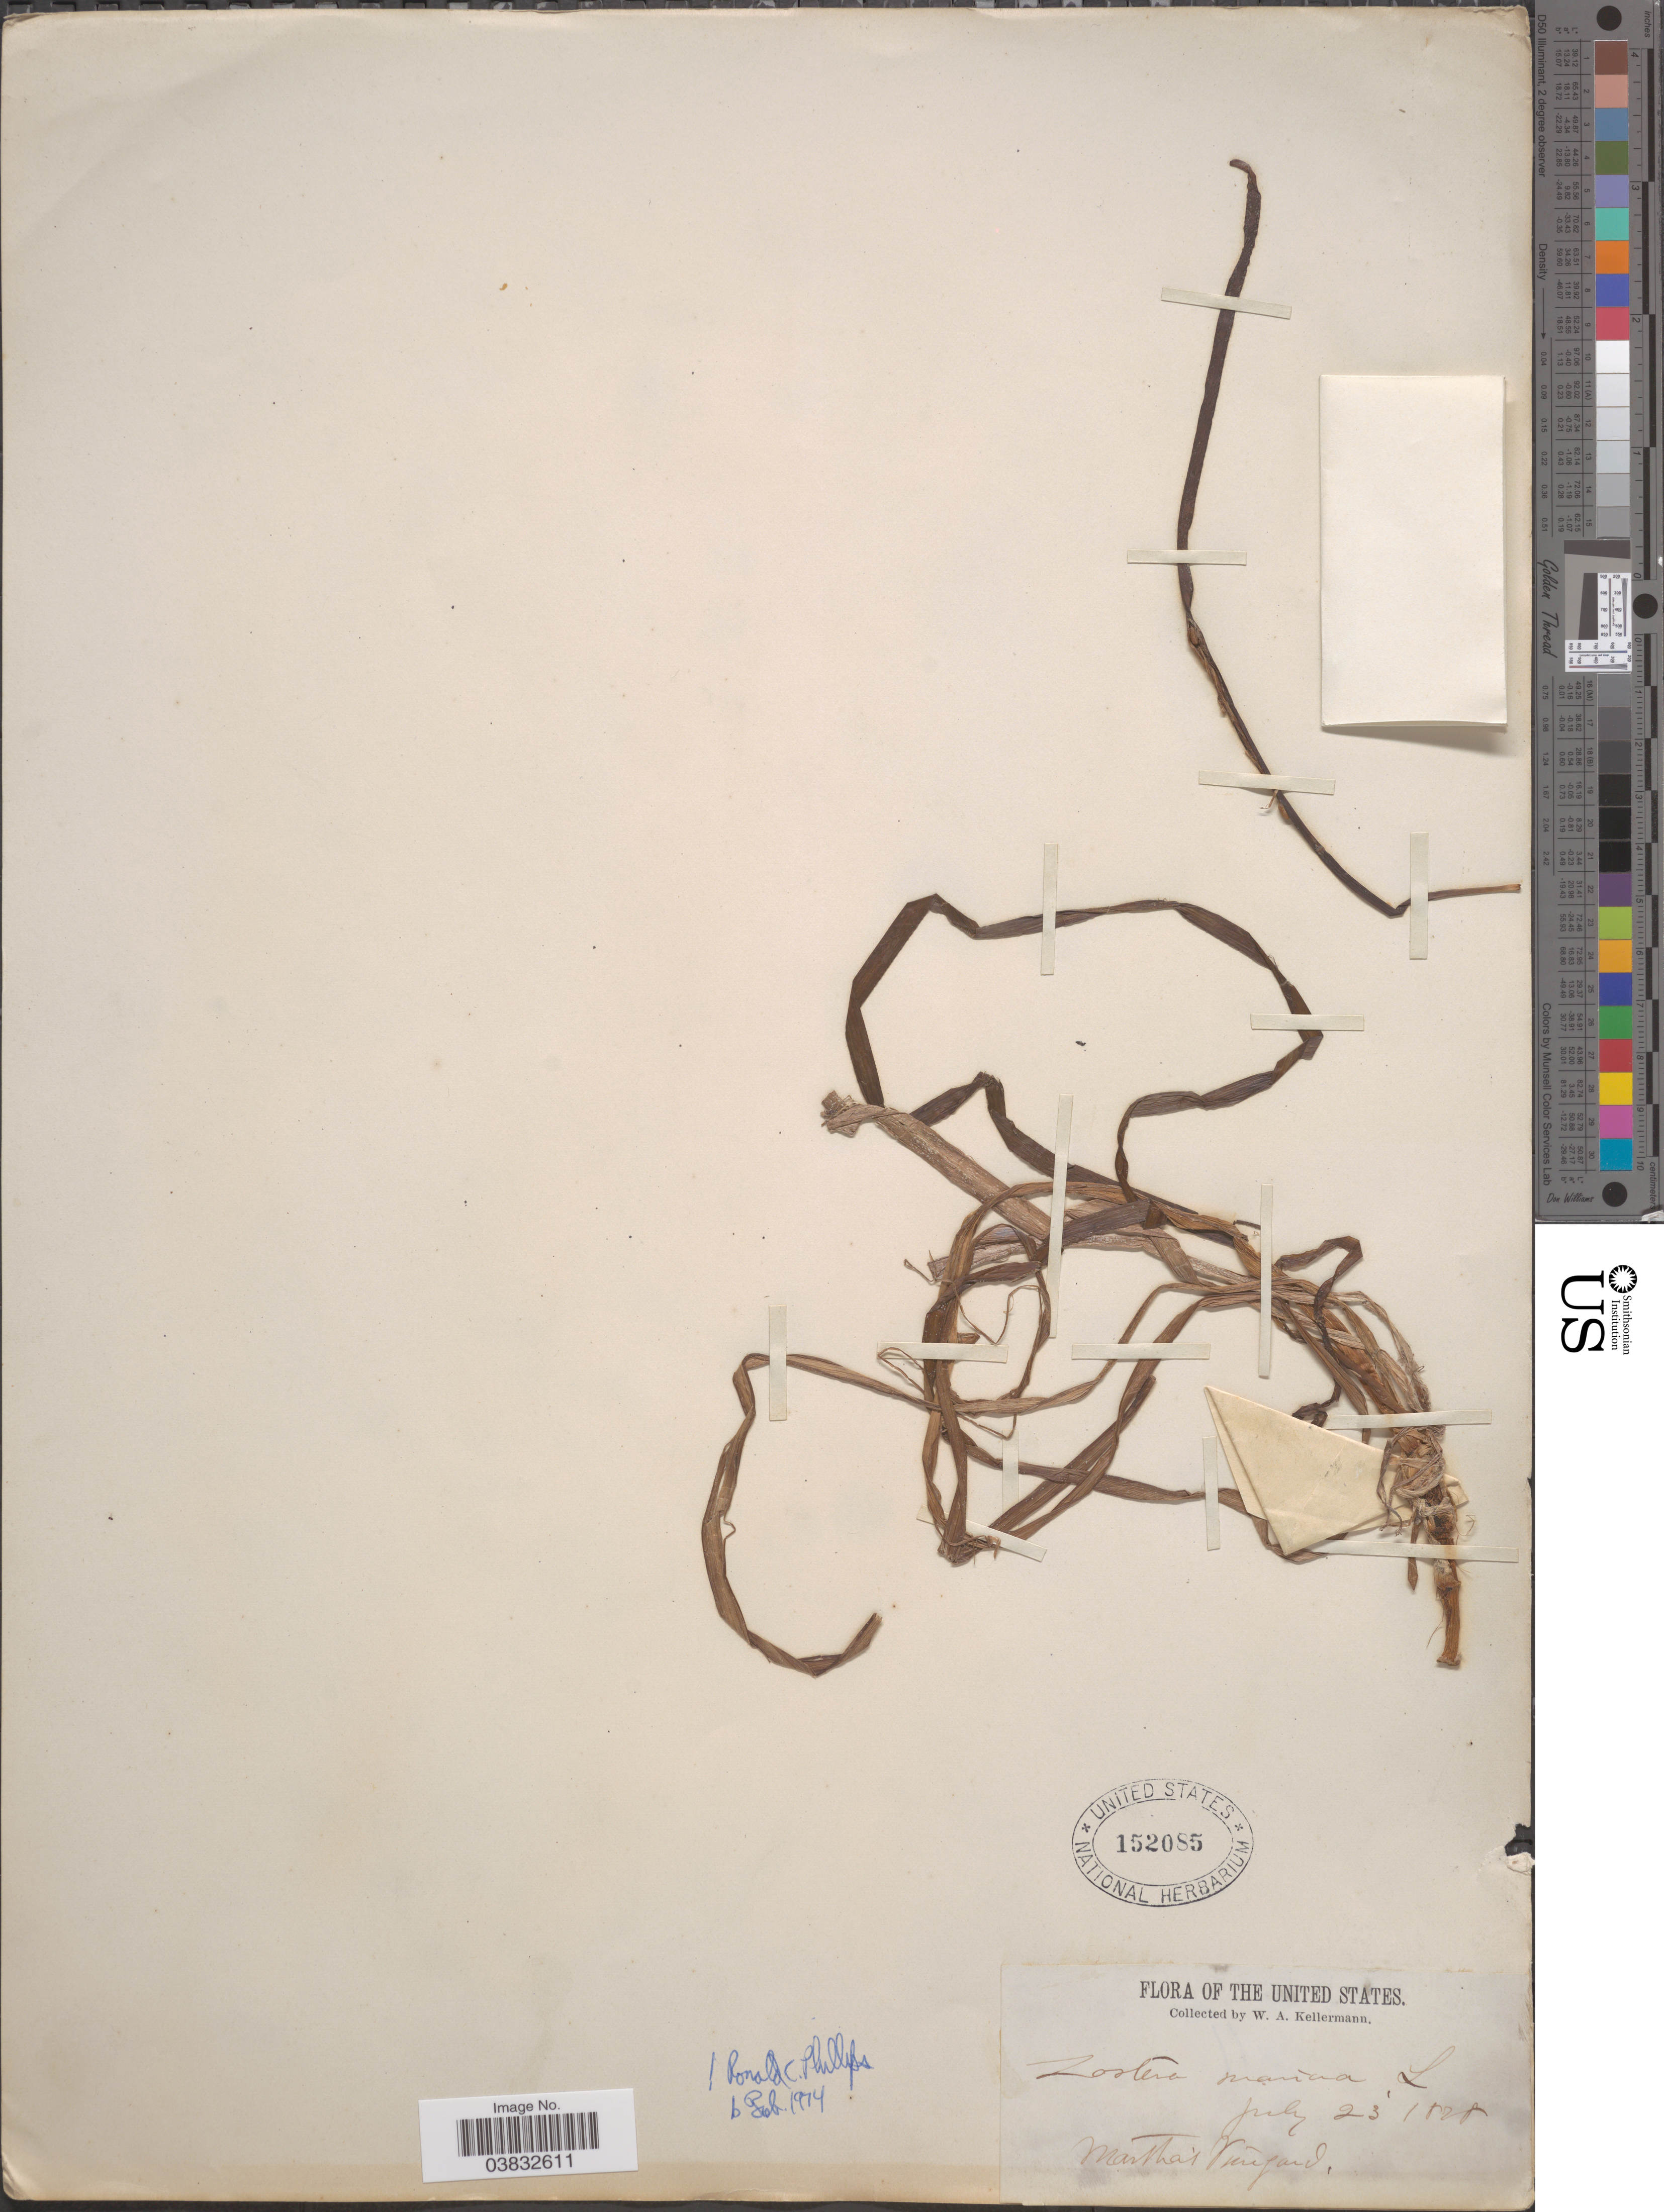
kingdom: Plantae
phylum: Tracheophyta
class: Liliopsida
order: Alismatales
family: Zosteraceae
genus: Zostera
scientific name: Zostera marina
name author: L.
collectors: W. A. Kellermann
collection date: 1828-07-23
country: United States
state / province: Massachusetts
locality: Martha's Vineyard.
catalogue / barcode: US 152085